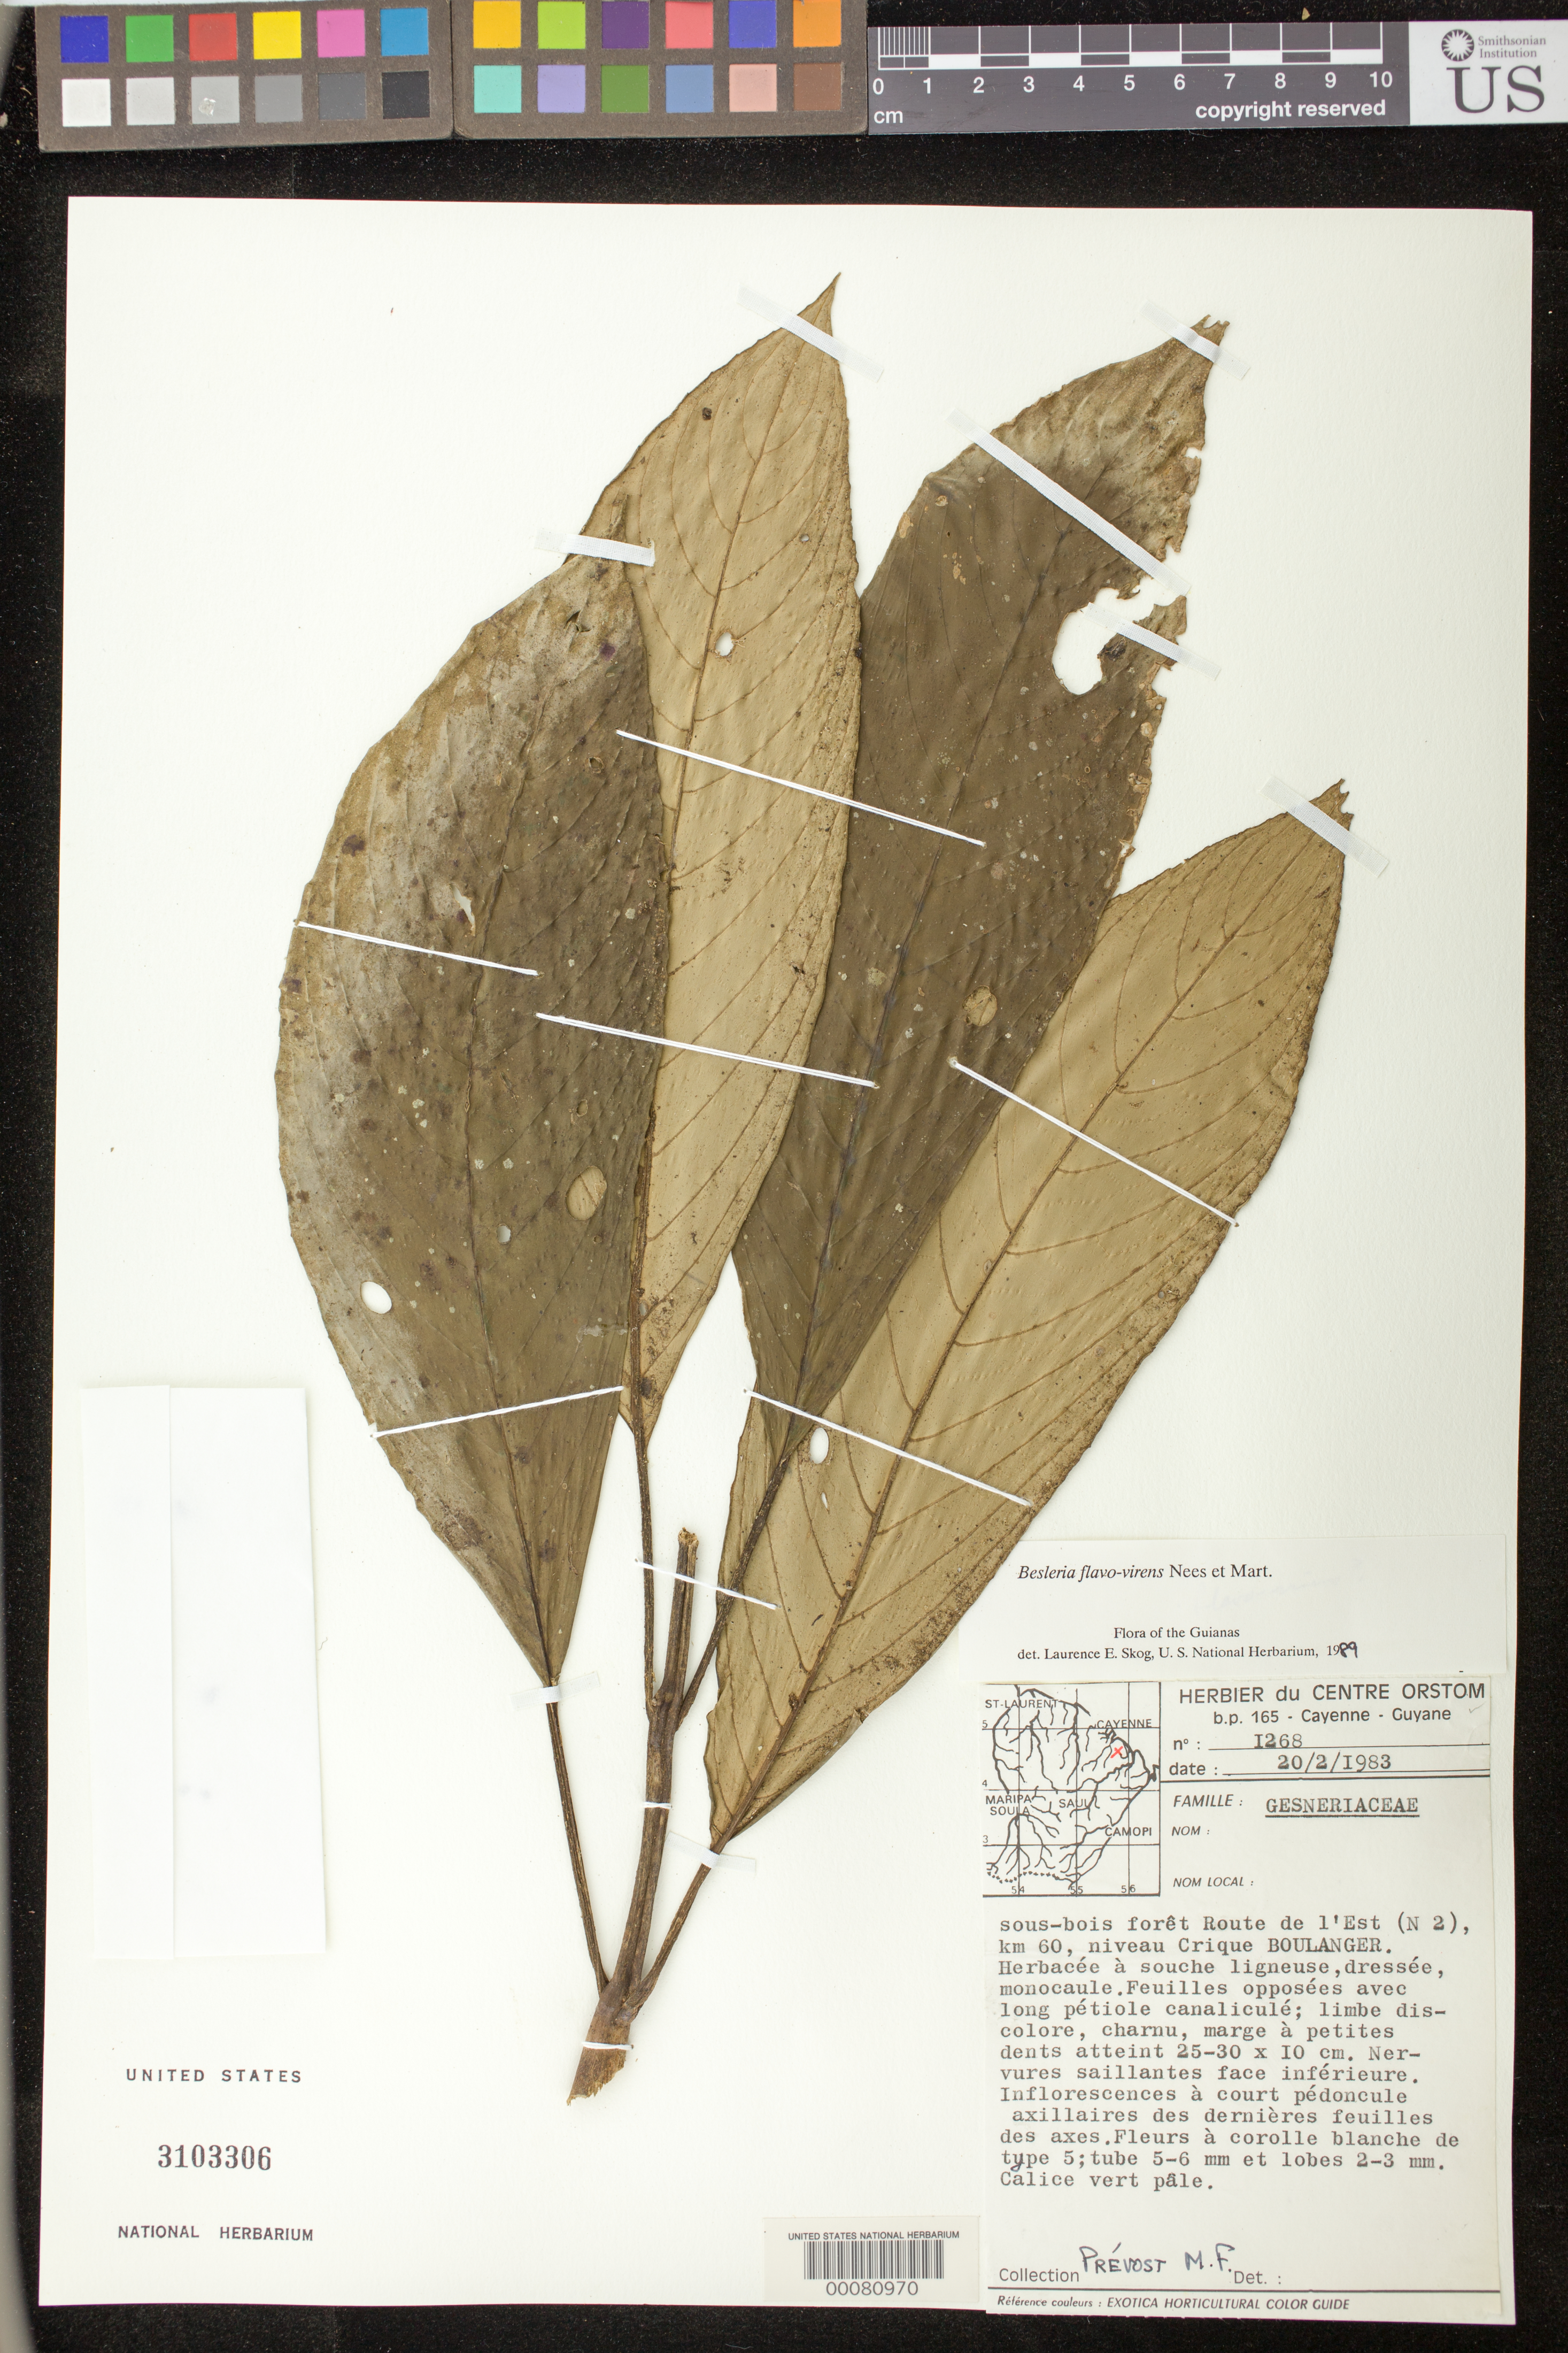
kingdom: Plantae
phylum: Tracheophyta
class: Magnoliopsida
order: Lamiales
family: Gesneriaceae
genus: Besleria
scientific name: Besleria flavo-virens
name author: Nees & Mart.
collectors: M.-F. Prévost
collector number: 1268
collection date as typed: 20 Feb 1983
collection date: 1983-02-20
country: French Guiana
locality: Route de l'Est (N 2), km 60, niveau Crique Boulanger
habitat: Sous-bois forêt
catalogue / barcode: US 3103306